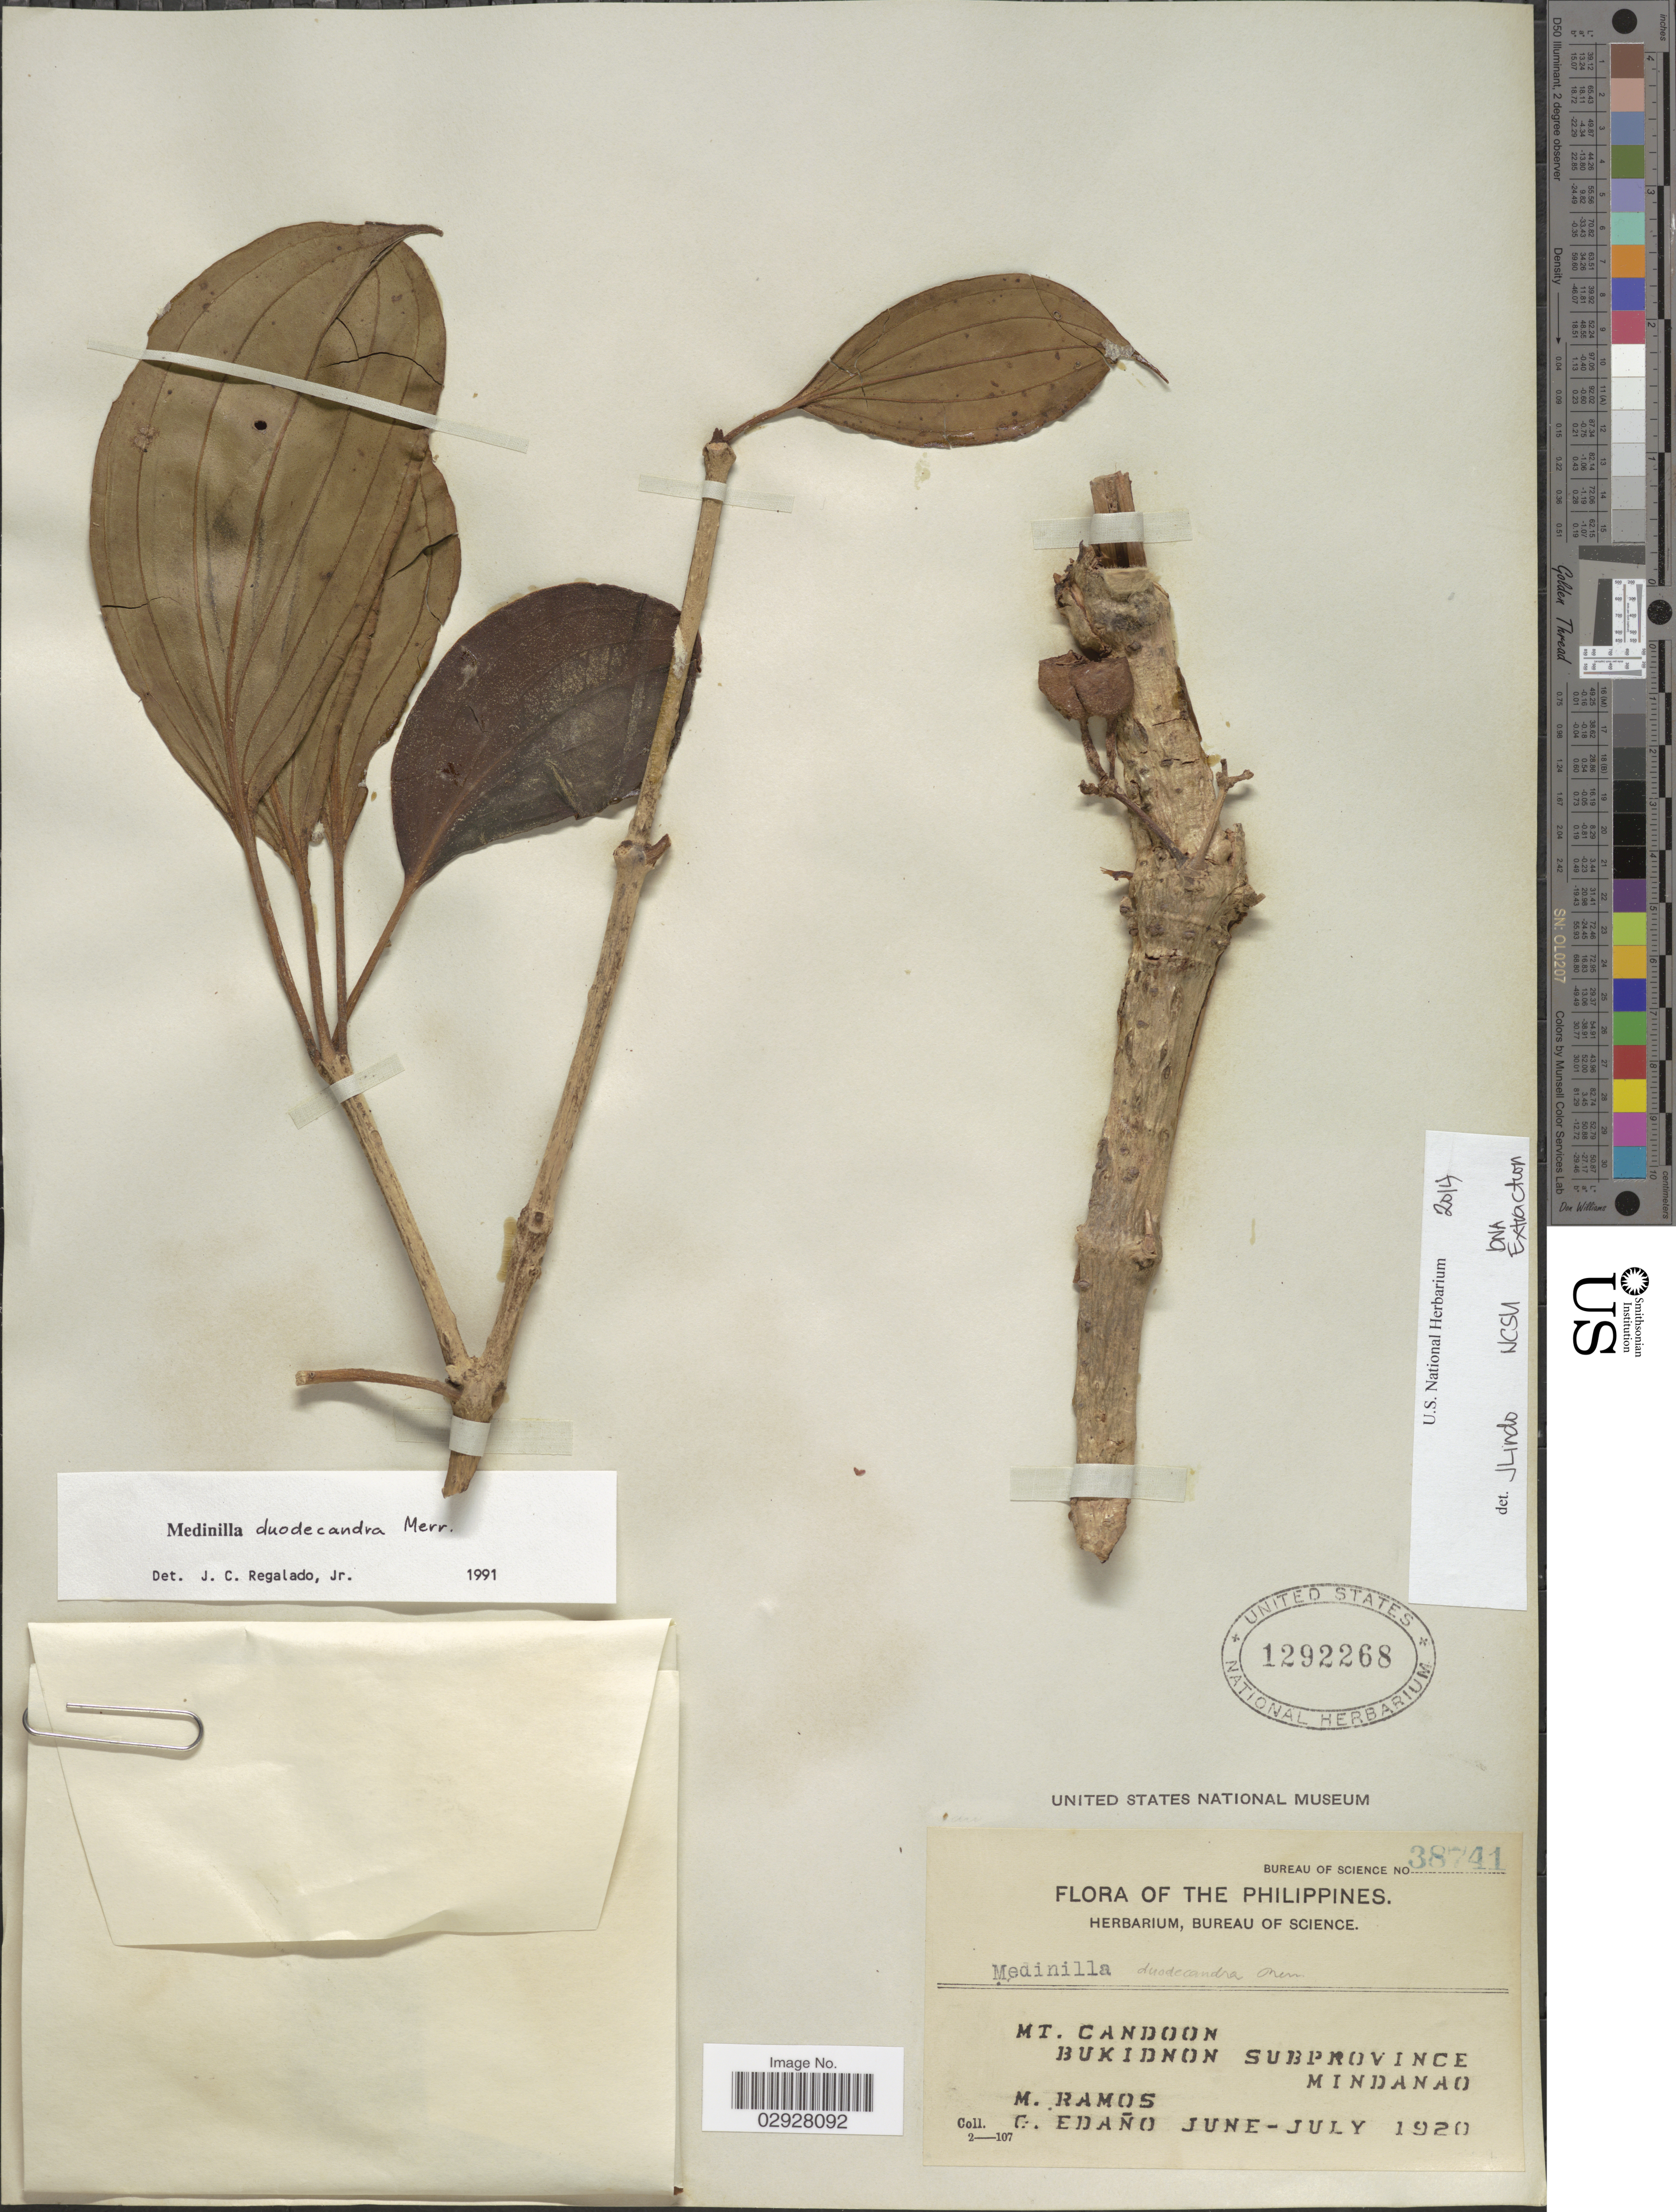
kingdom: Plantae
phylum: Tracheophyta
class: Magnoliopsida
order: Myrtales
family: Melastomataceae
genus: Medinilla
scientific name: Medinilla duodecandra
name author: Merr.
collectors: M. Ramos & G. Edaño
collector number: Bureau of Science 38741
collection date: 1920-06/1920-07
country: Philippines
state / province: Northern Mindanao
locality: Mt. Candoon, Bukidnon Subprovince, Mindanao.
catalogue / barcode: US 1292268